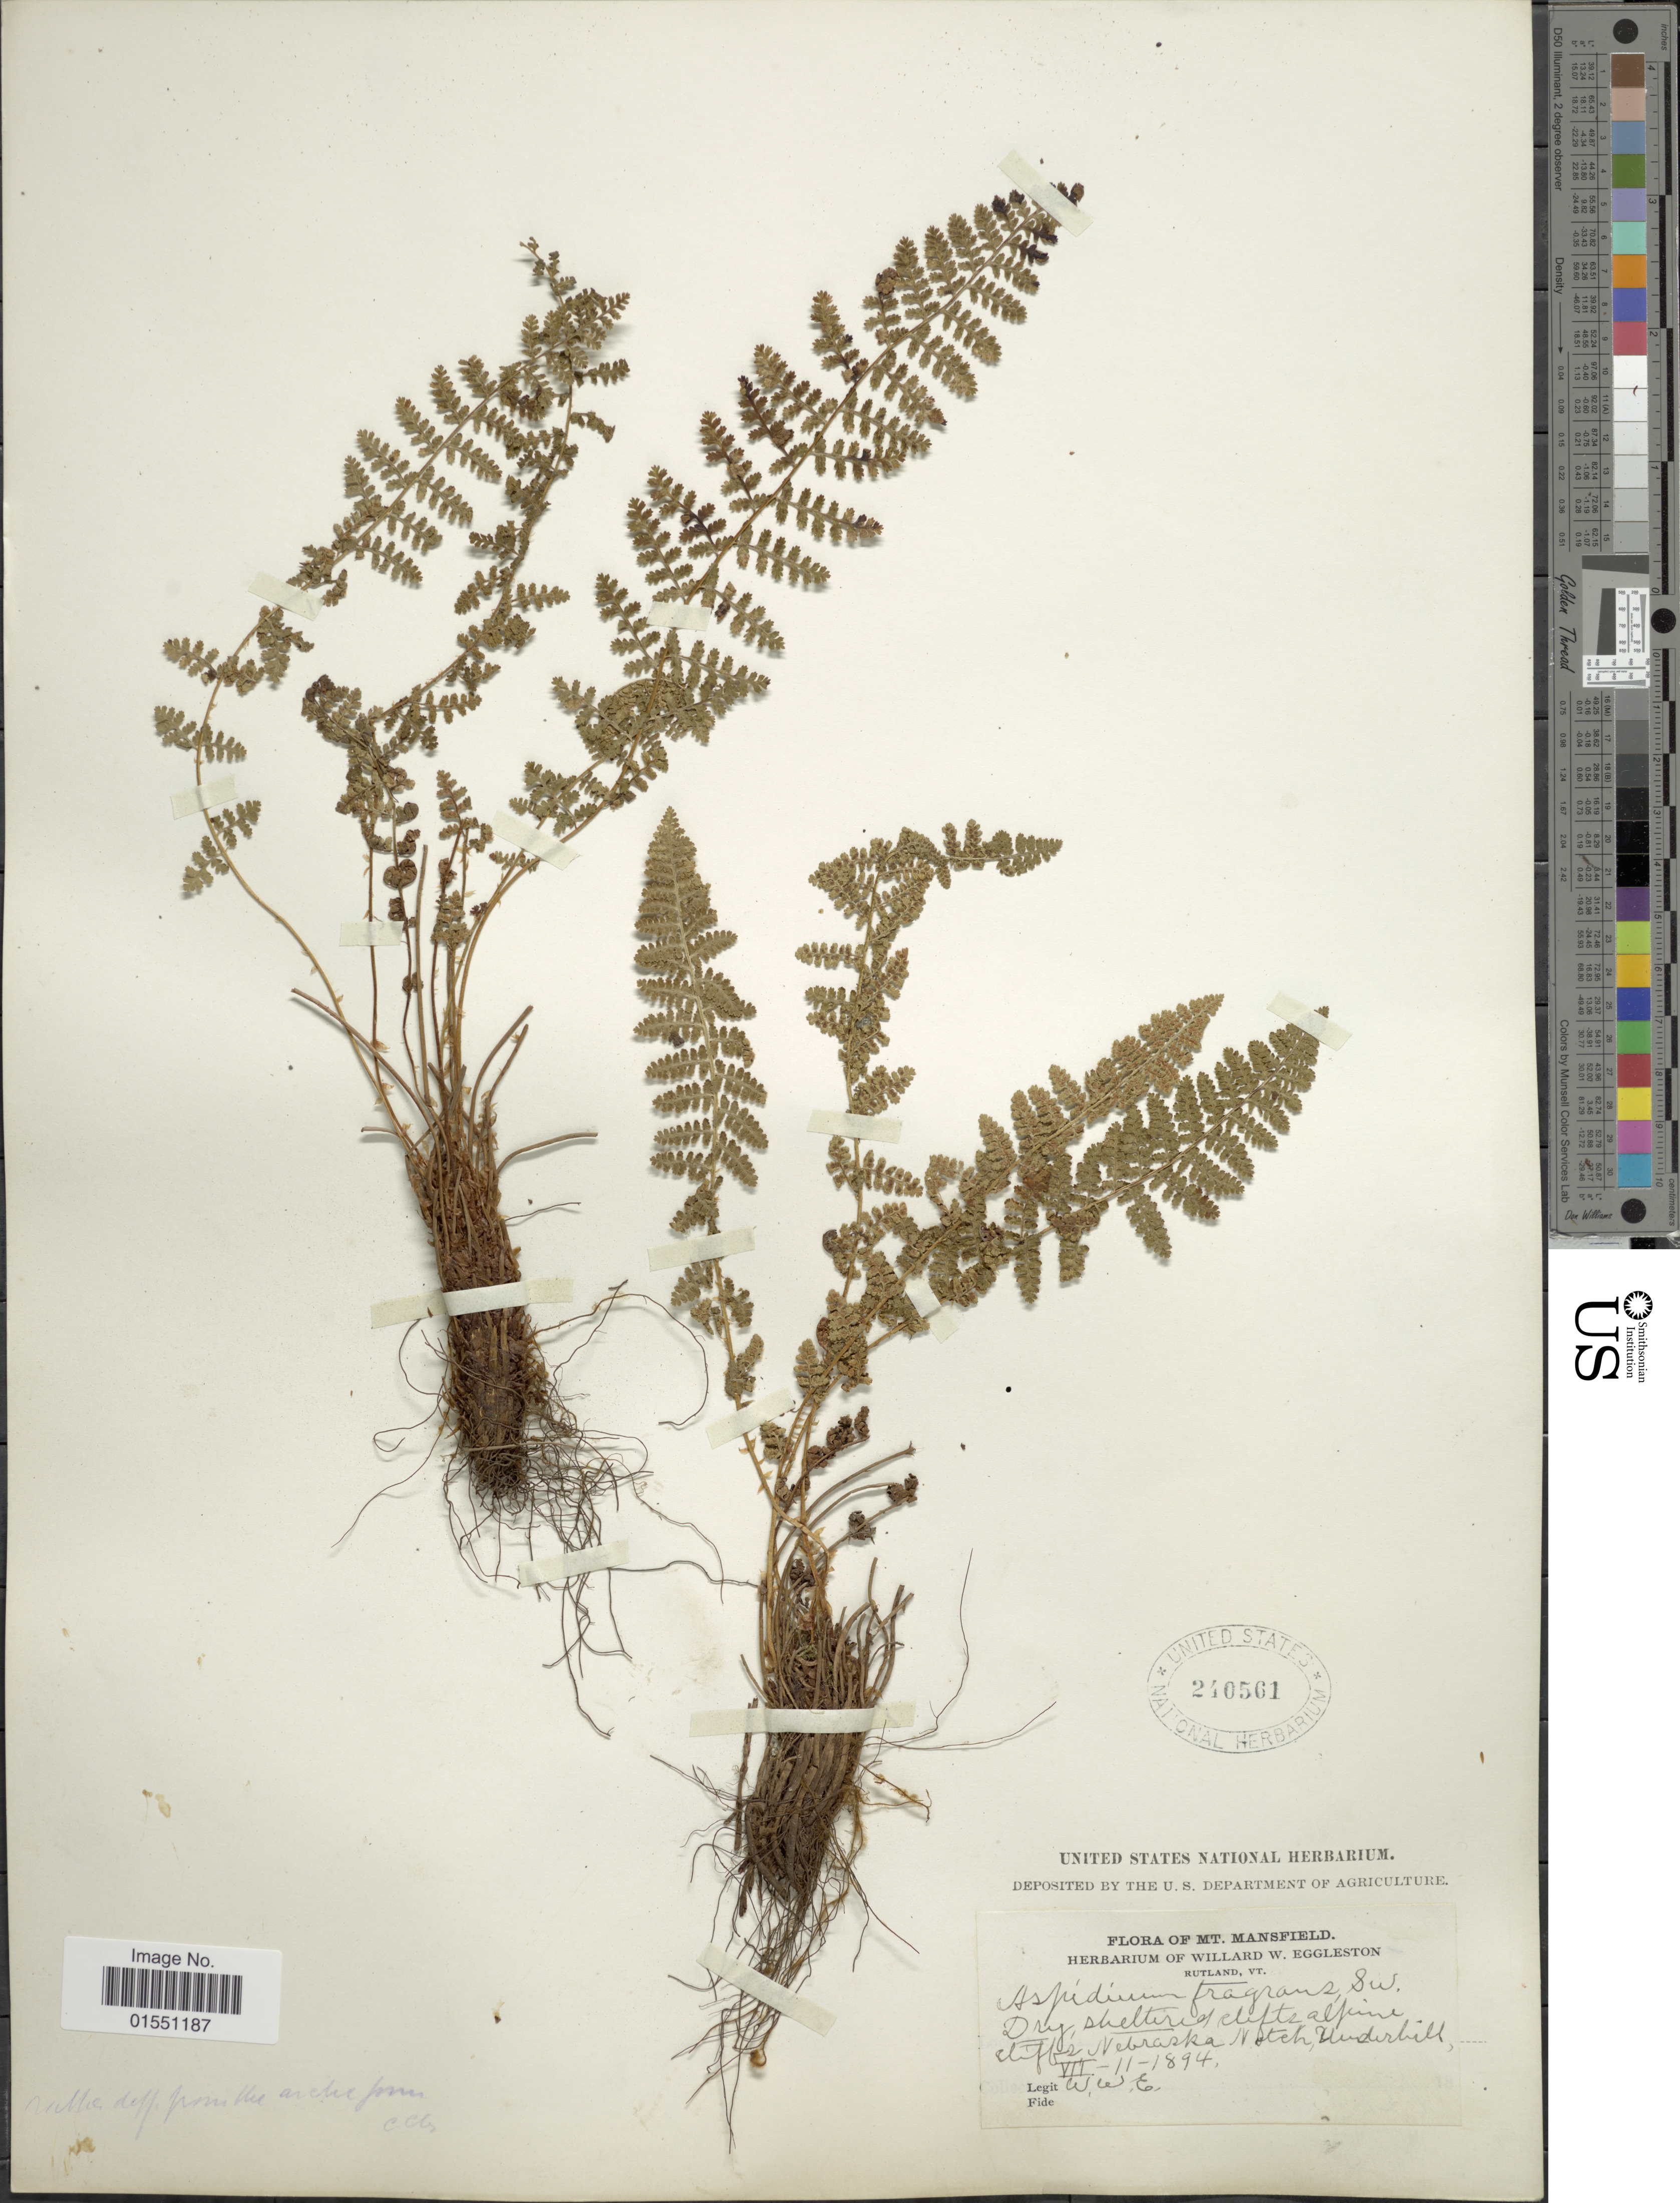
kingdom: Plantae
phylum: Tracheophyta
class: Polypodiopsida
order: Polypodiales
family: Dryopteridaceae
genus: Dryopteris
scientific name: Dryopteris fragrans var. hookeriana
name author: A. Prince ex Weath.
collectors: W. W. Eggleston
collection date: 1894-07-11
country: United States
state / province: Nebraska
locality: Dry sheltered clifts alpine cliffs Nebraska Notch, Underhill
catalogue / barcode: US 240561